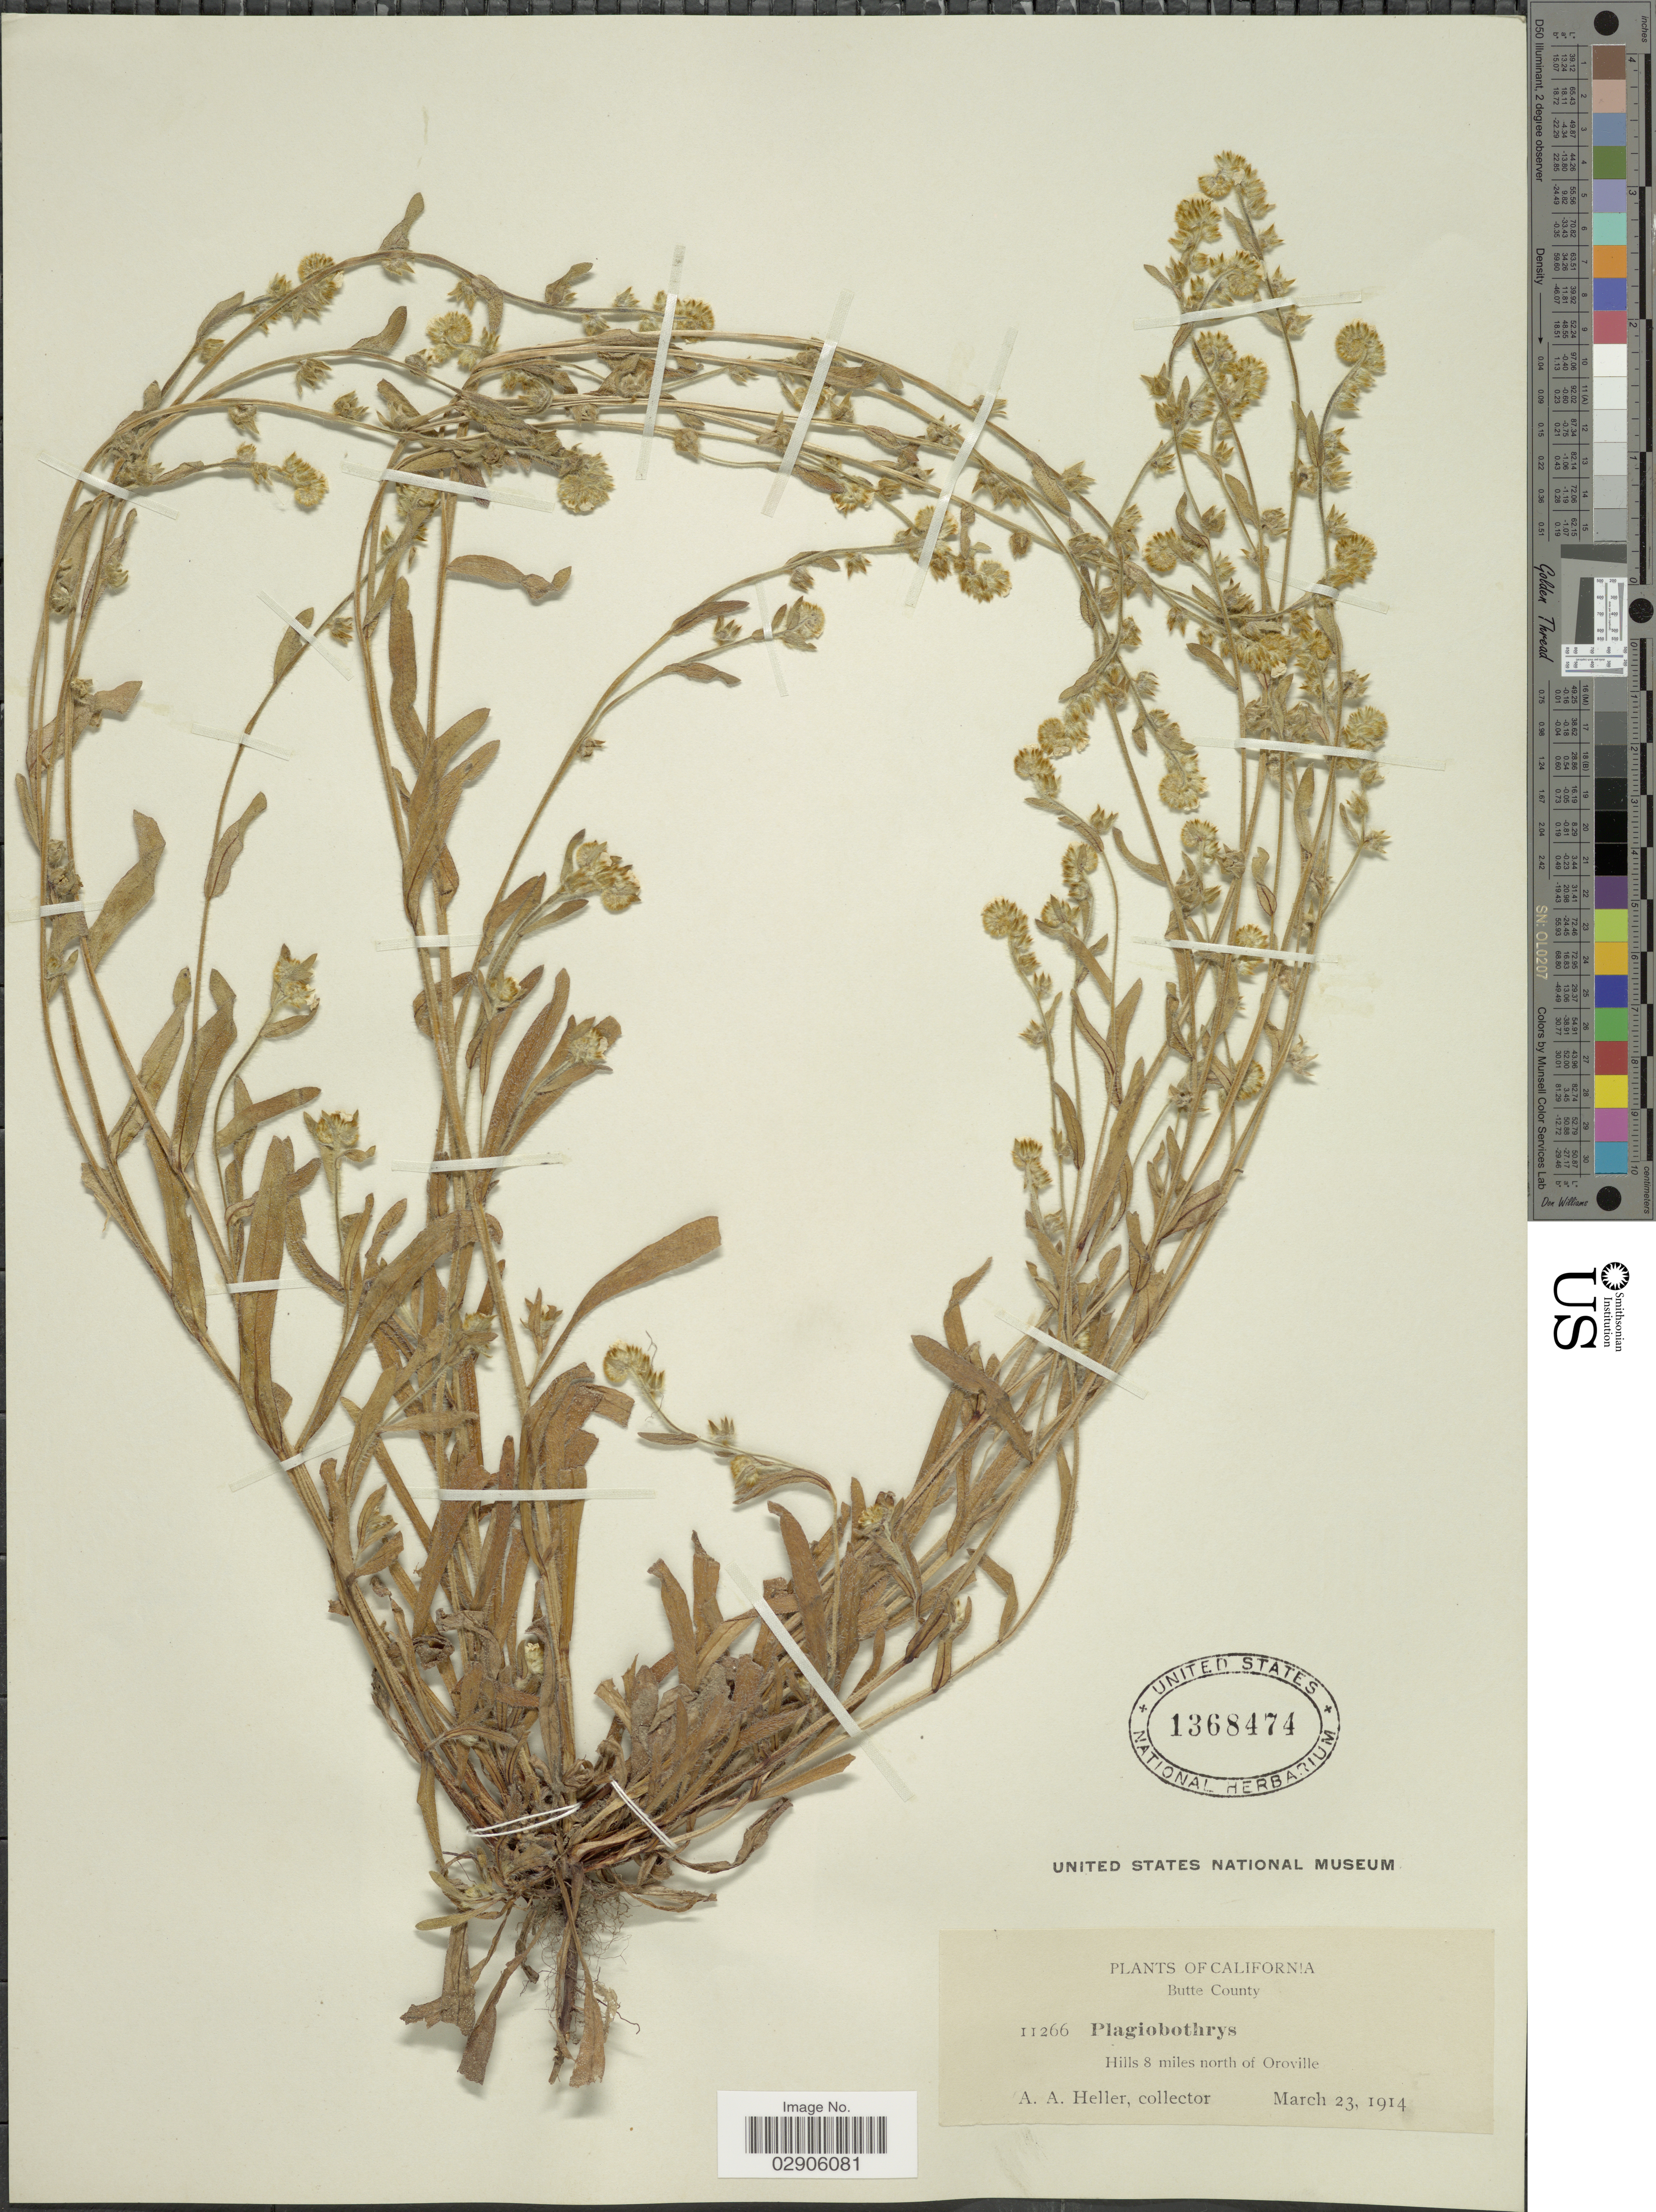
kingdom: Plantae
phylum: Tracheophyta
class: Magnoliopsida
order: Boraginales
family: Boraginaceae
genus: Plagiobothrys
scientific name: Plagiobothrys sp.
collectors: A. A. Heller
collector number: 11266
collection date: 1914-03-23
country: United States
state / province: California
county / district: Butte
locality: Butte County, Hills 8 miles north of Oroville.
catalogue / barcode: US 1368474